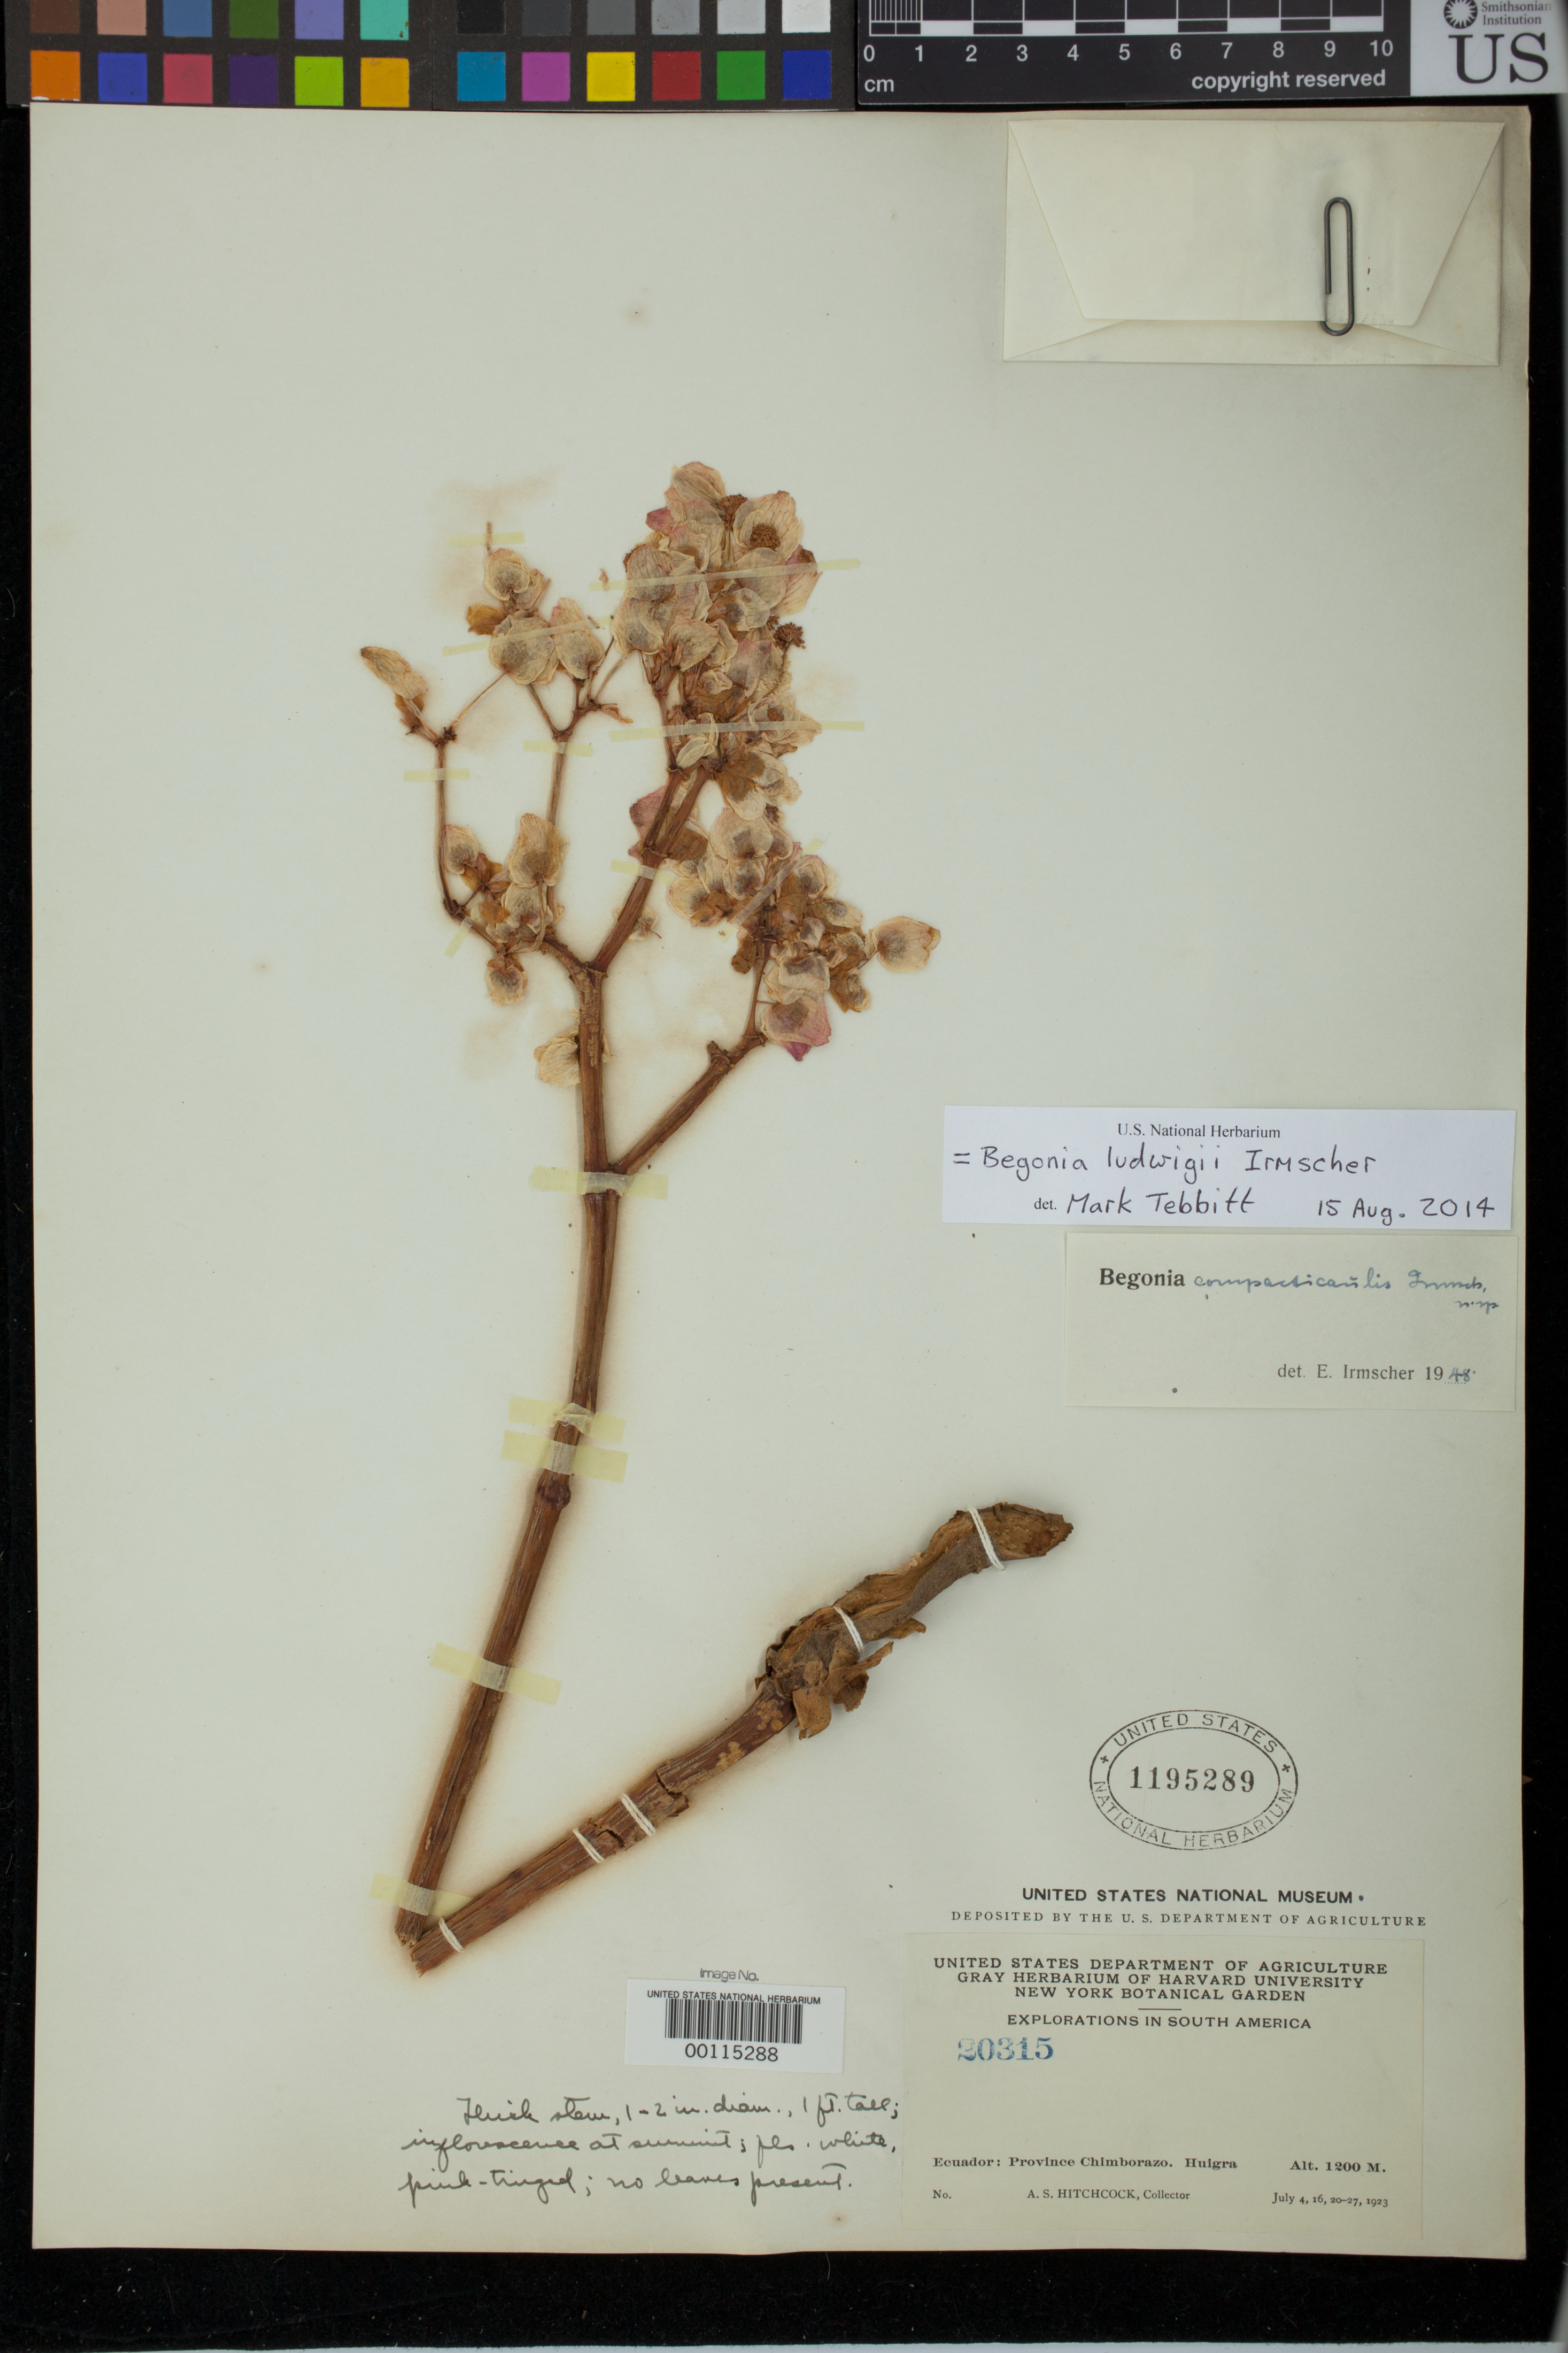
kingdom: Plantae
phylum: Tracheophyta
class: Magnoliopsida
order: Cucurbitales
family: Begoniaceae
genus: Begonia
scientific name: Begonia compacticaulis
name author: Irmsch.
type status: Holotype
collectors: A. S. Hitchcock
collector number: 20315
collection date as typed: July 4, 16, 20-27, 1923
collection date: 1923-07-04/1923-07-27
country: Ecuador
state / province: Chimborazo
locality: Province Chimborazo. Huigra.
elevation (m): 1200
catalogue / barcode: US 1195289